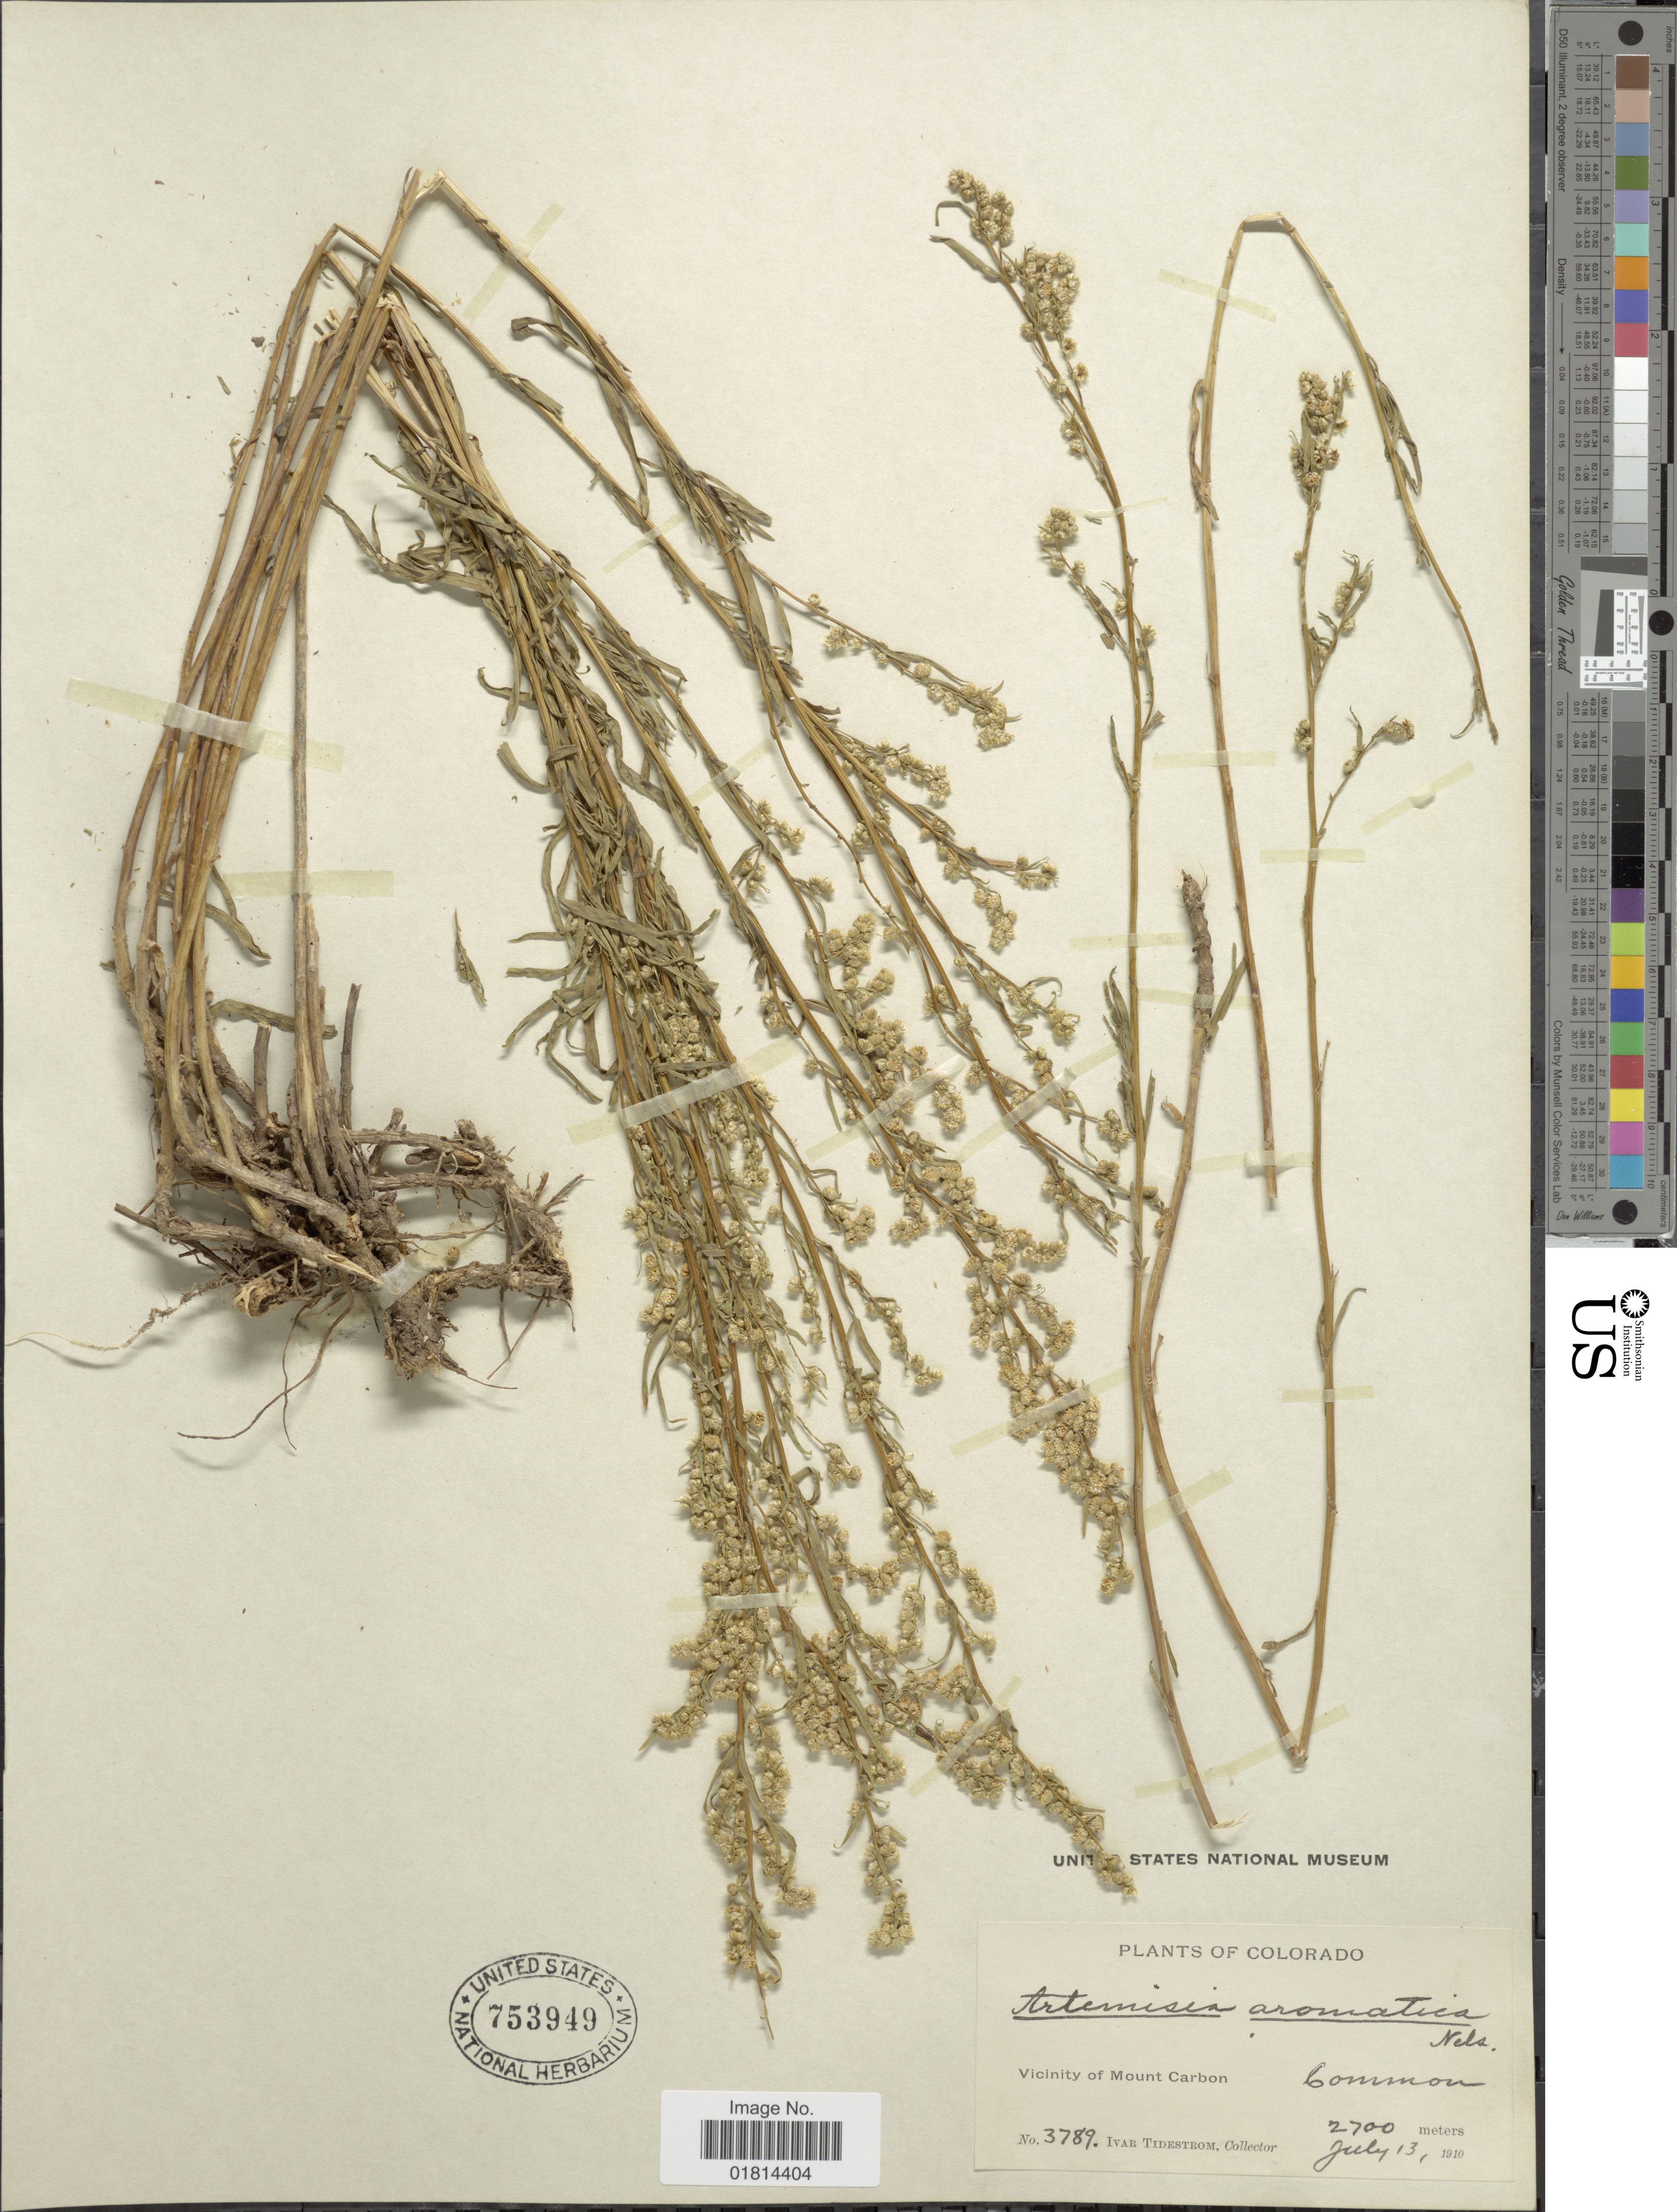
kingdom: Plantae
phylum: Tracheophyta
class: Magnoliopsida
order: Asterales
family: Asteraceae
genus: Artemisia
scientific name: Artemisia aromatica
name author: A. Nelson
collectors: I. F. Tidestrom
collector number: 3789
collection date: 1910-07-13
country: United States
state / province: Colorado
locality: Vicinity of Mount Carbon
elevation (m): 2700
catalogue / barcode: US 753949